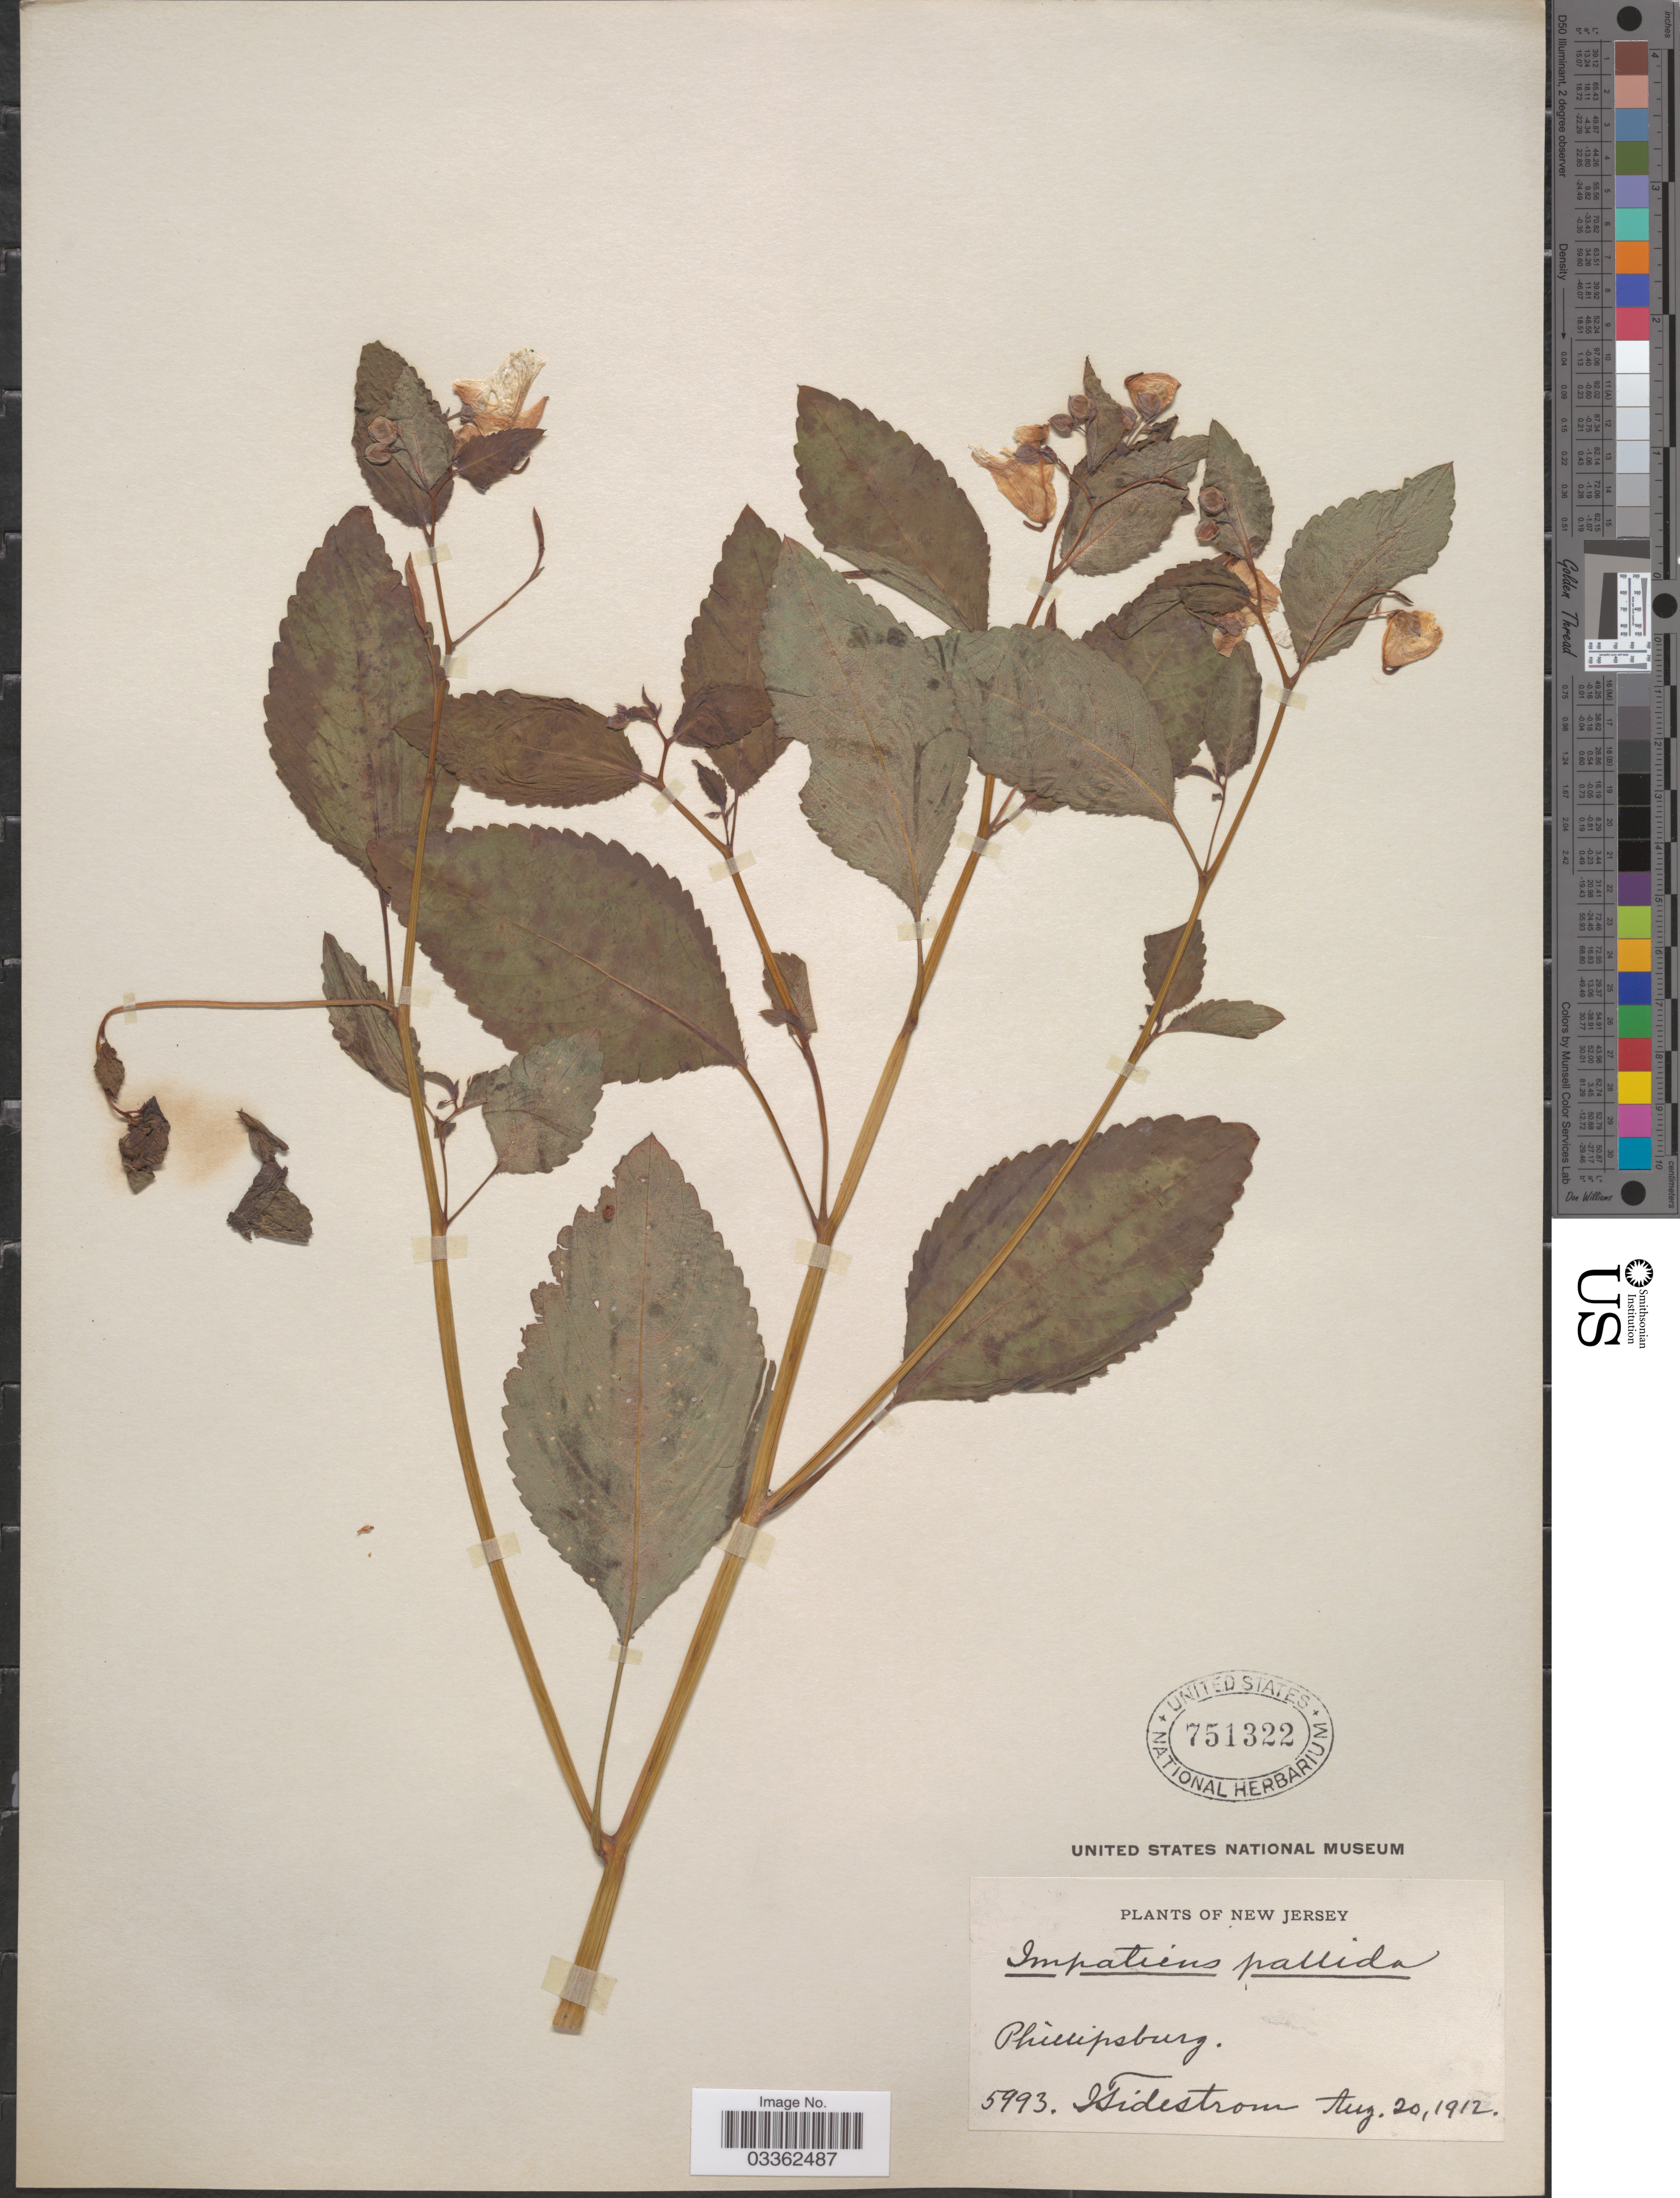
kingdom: Plantae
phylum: Tracheophyta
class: Magnoliopsida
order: Ericales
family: Balsaminaceae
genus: Impatiens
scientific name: Impatiens pallida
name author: Nutt.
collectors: I. F. Tidestrom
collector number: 5993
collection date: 1912-08-20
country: United States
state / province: New Jersey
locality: Phillipsburg.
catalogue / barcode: US 751322